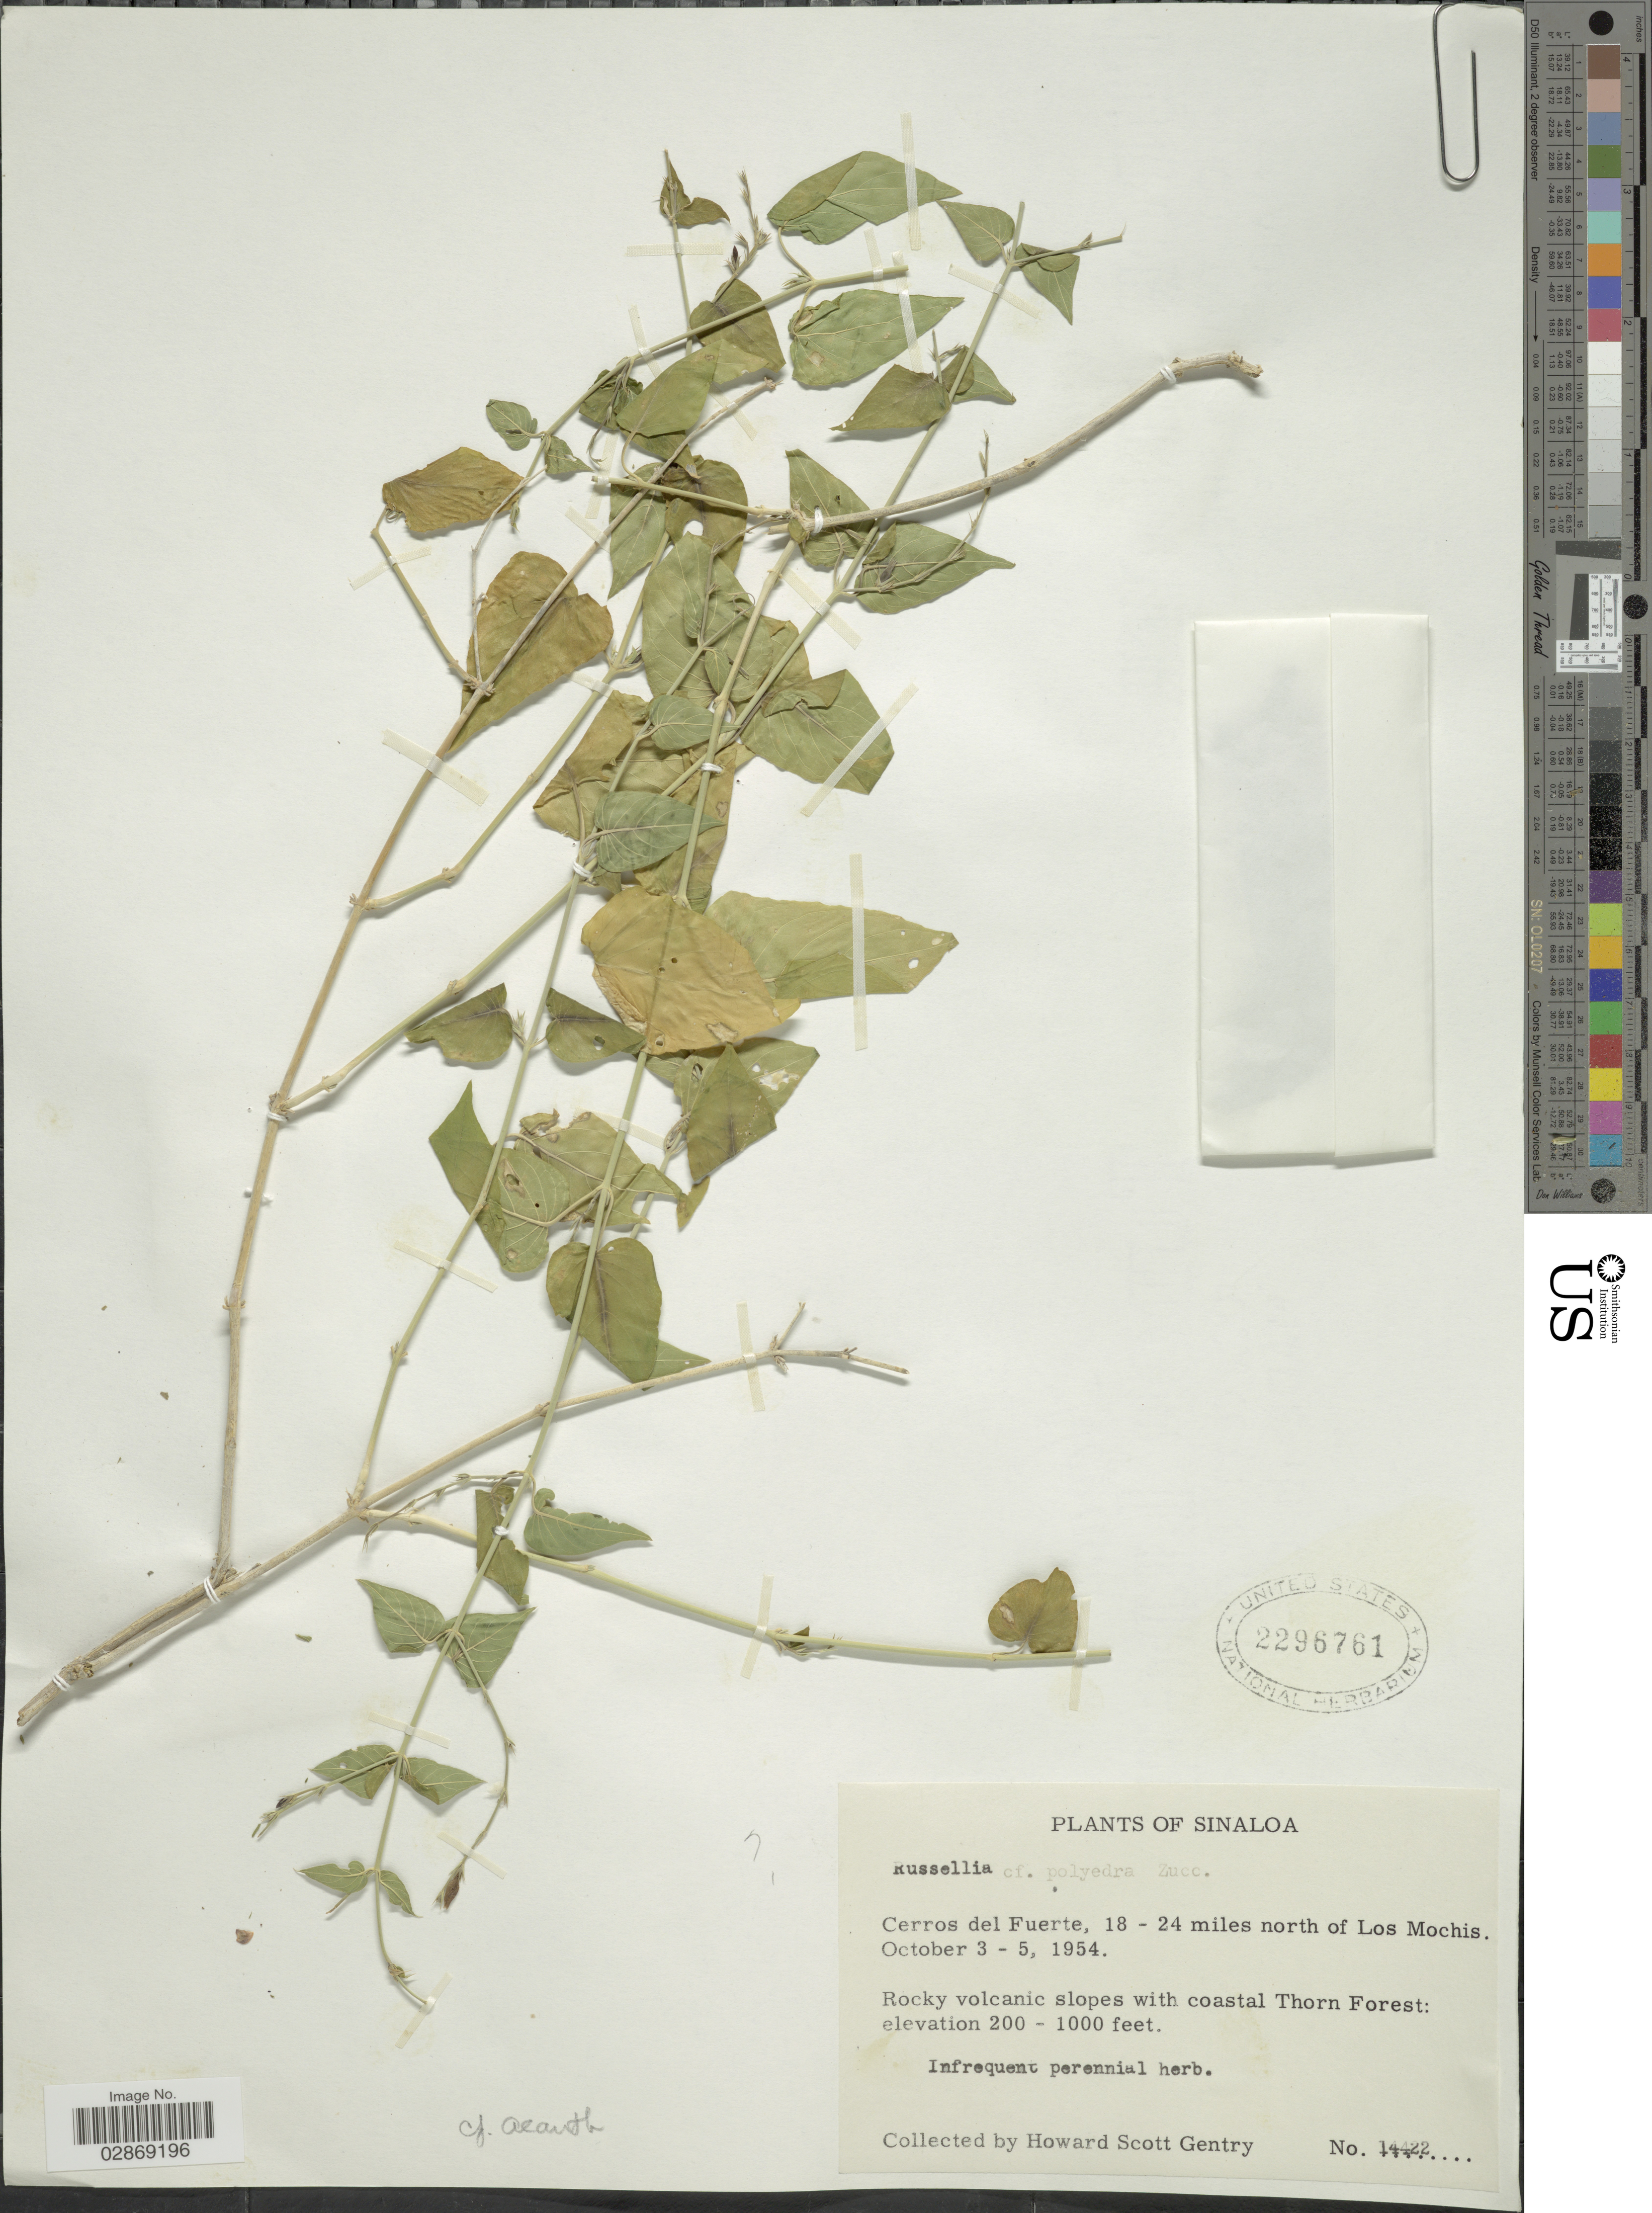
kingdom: Plantae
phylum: Tracheophyta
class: Magnoliopsida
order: Lamiales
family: Acanthaceae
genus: Carlowrightia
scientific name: Carlowrightia arizonica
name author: A. Gray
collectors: H. S. Gentry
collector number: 14422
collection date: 1954-10-03/1954-10-05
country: Mexico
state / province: Sinaloa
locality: Cerros del Fuerte, 18 - 24 miles north of Los Mochis.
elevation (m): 61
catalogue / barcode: US 2296761